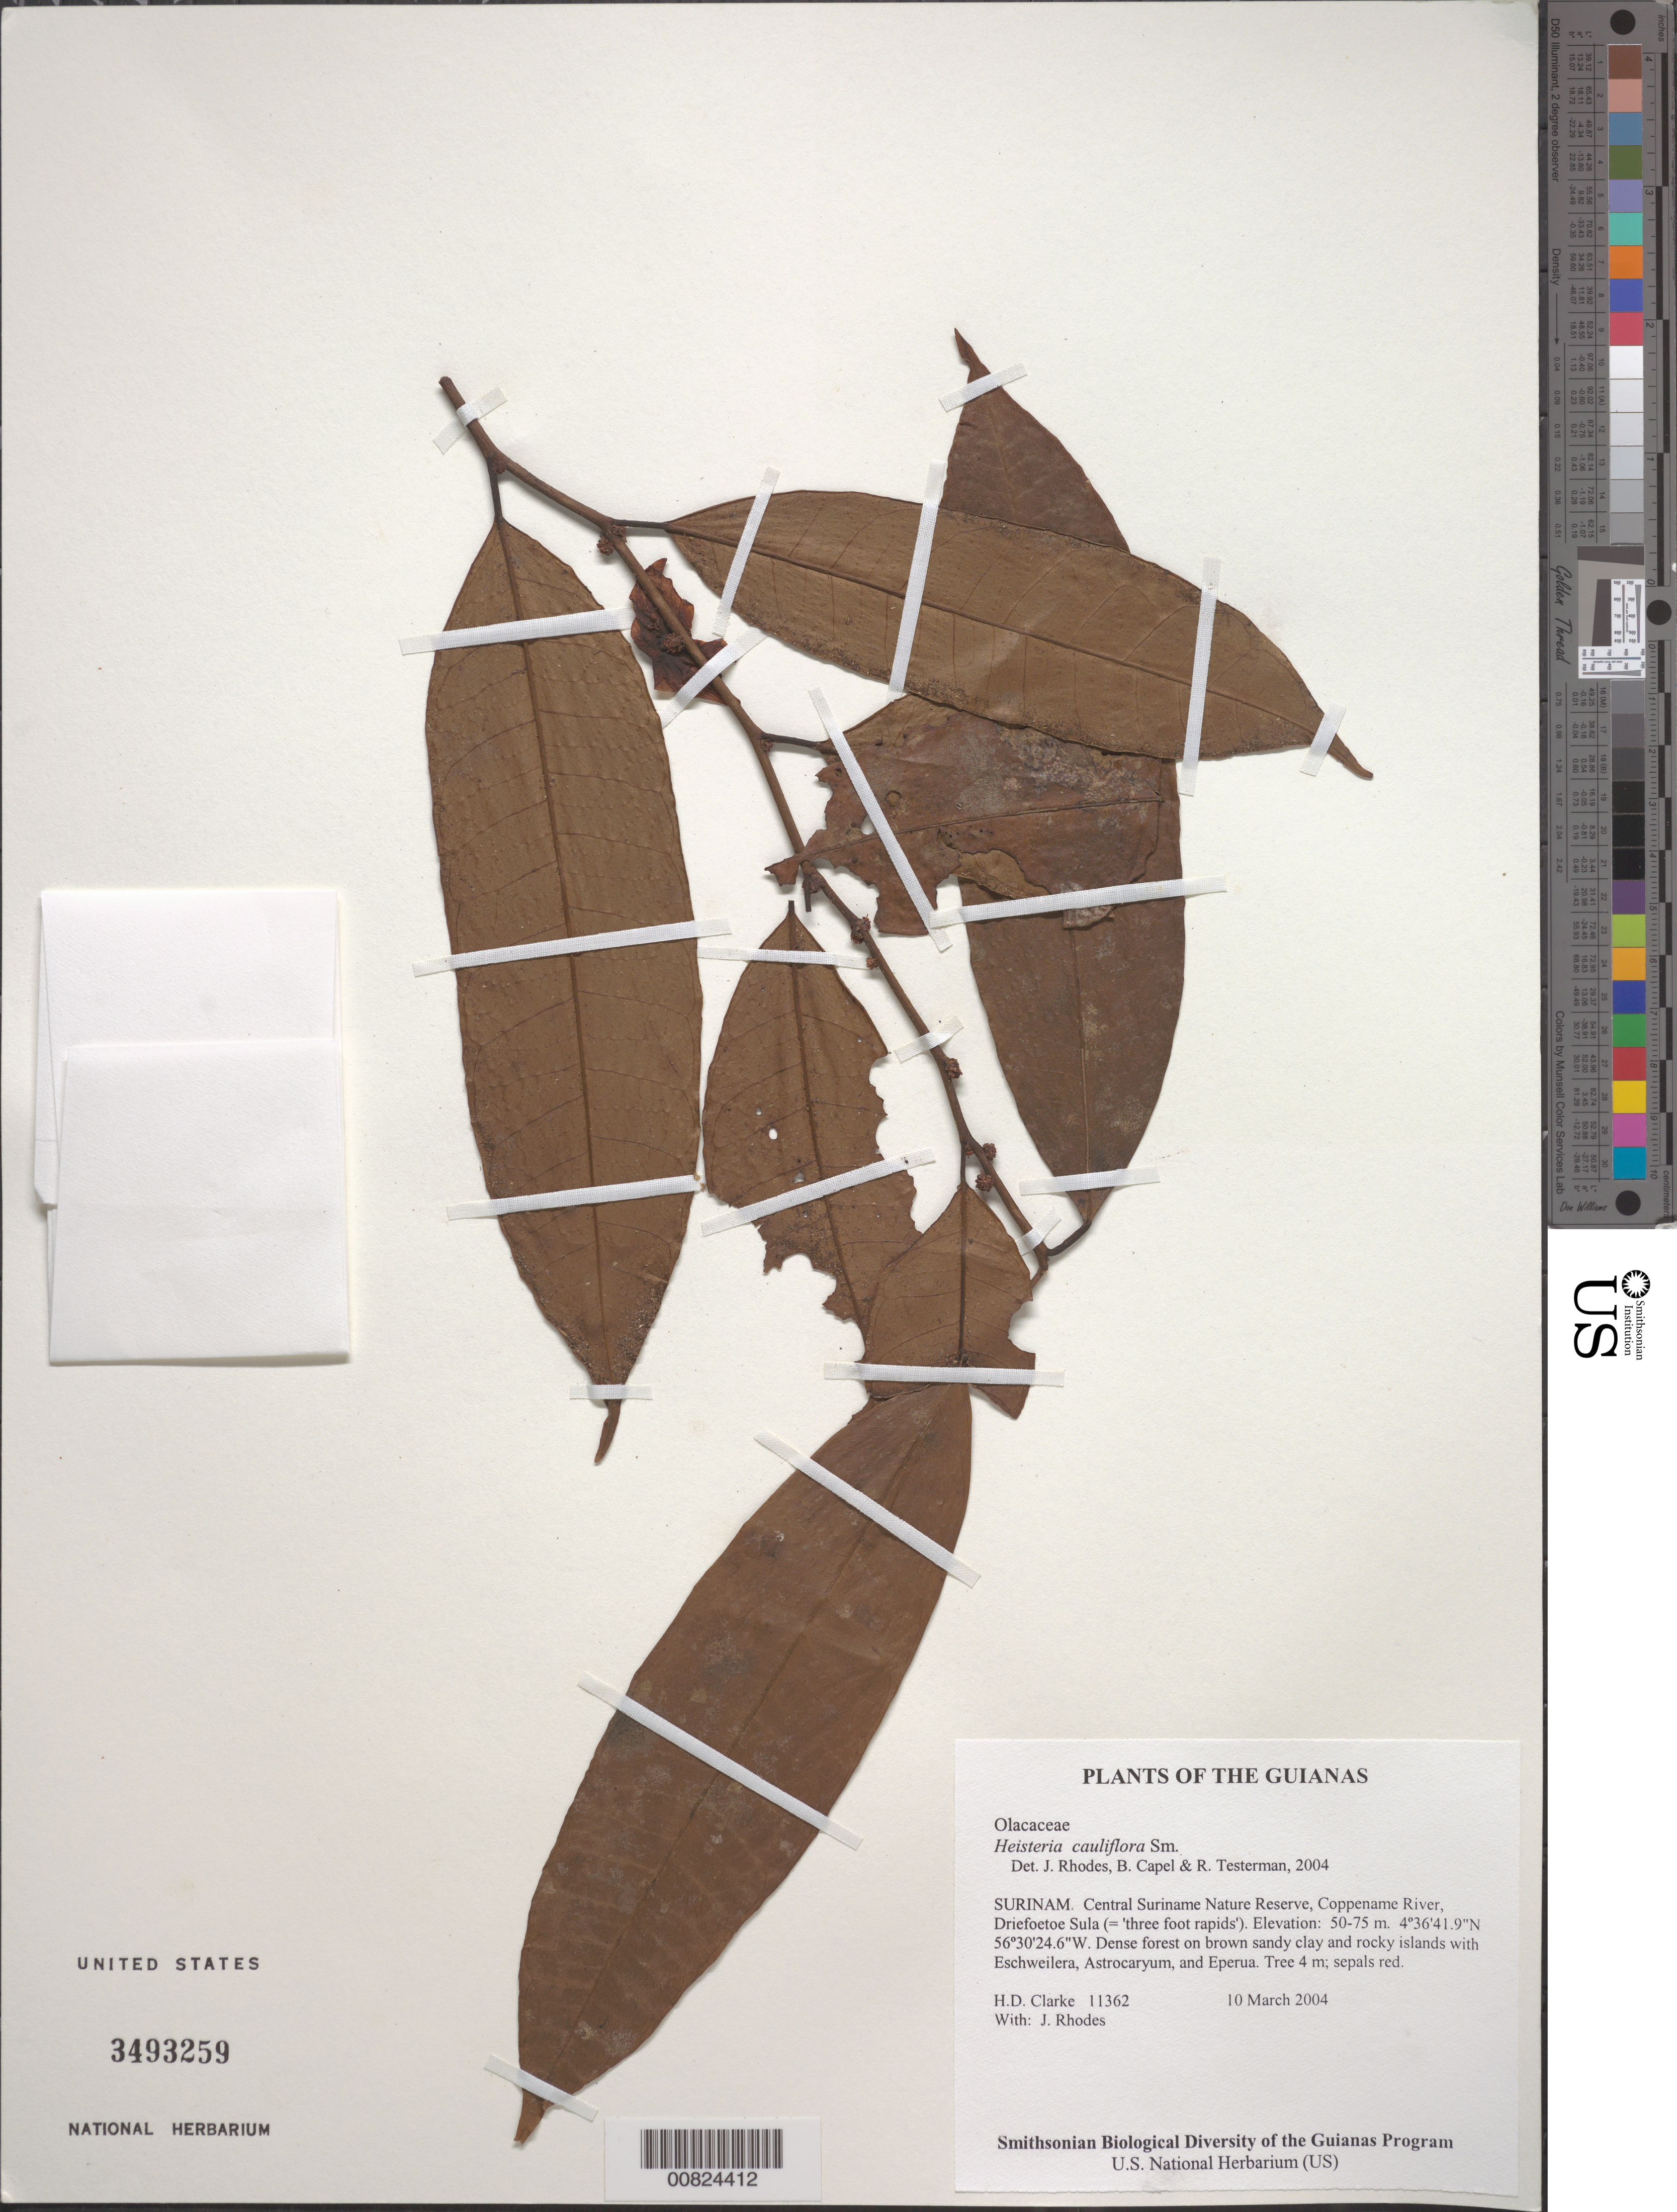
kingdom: Plantae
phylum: Tracheophyta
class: Magnoliopsida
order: Santalales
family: Erythropalaceae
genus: Heisteria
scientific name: Heisteria cauliflora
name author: Sm.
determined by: Rhodes, J.; Capel, B.; Testerman, R.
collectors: H. D. Clarke & J. Rhodes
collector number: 11362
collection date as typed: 10 March 2004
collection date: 2004-03-10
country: Suriname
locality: Central Suriname Nature Reserve, Coppename River, Driefoetoe Sula (= 'three foot rapids')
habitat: Dense forest on brown sandy clay and rocky islands with Eschweilera, Astrocaryum, and Eperua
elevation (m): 50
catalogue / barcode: US 3493259